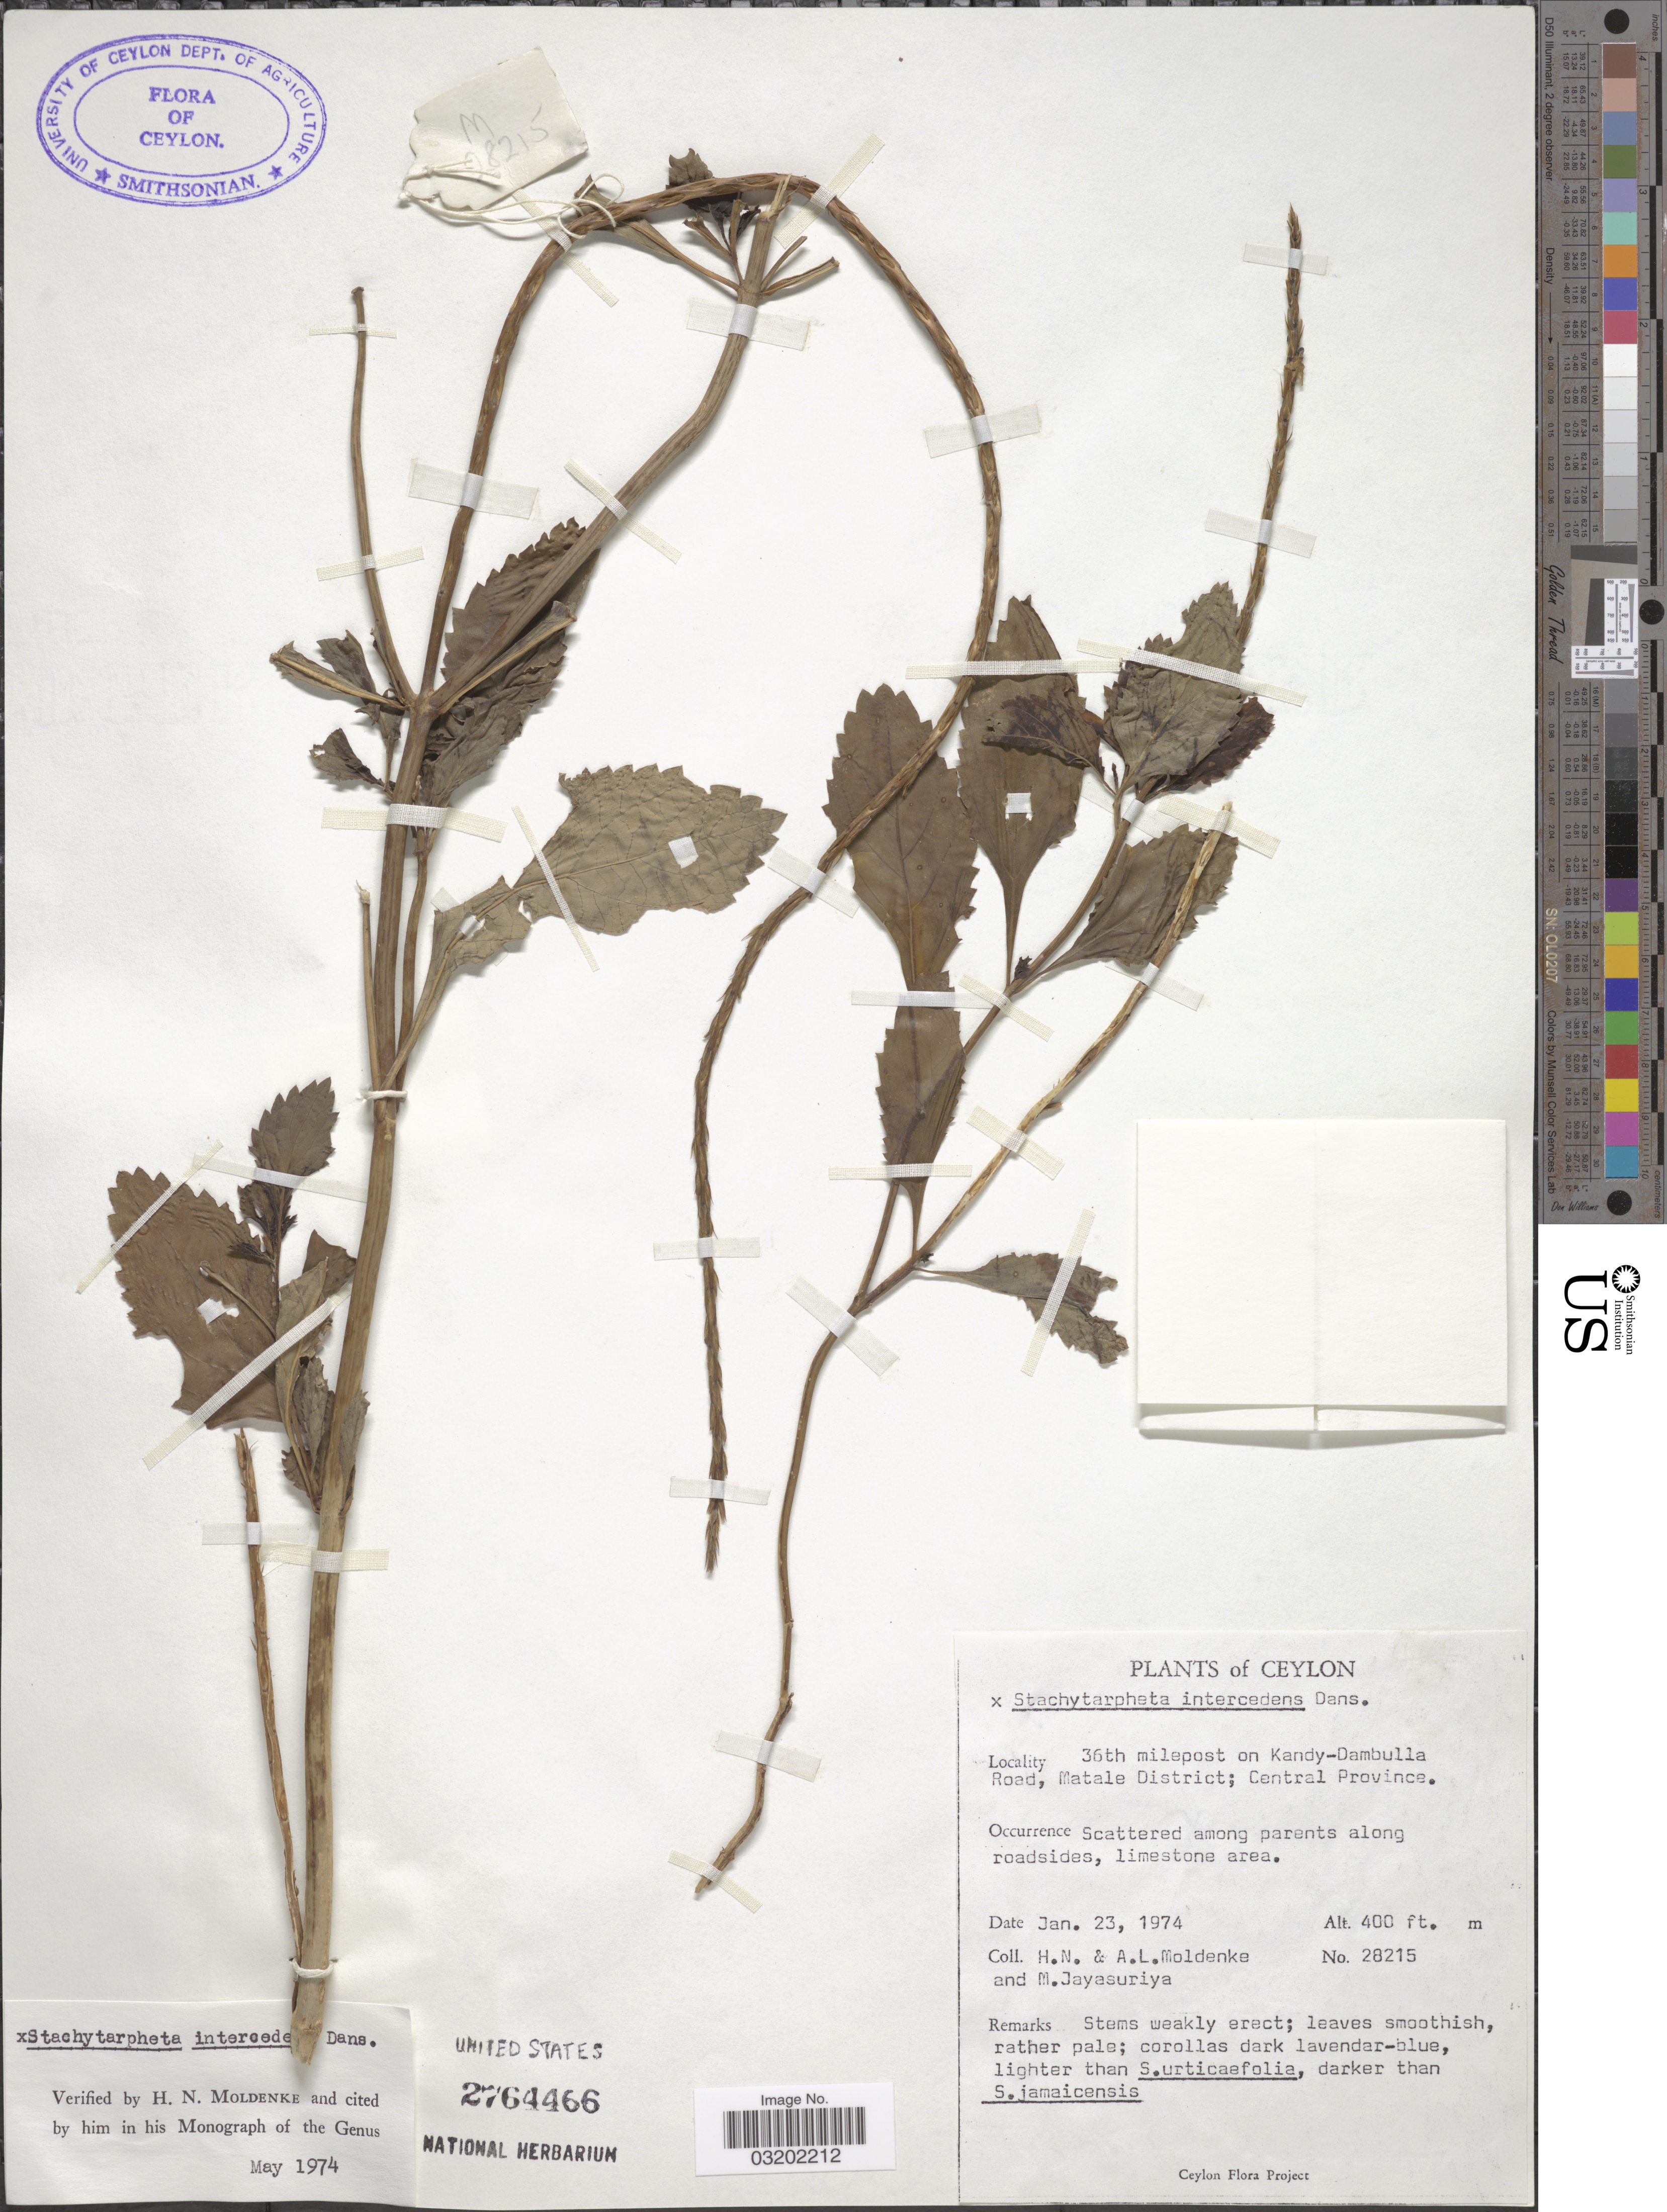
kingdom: Plantae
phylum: Tracheophyta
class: Magnoliopsida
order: Lamiales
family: Verbenaceae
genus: Stachytarpheta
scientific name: Stachytarpheta intercedens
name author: Danser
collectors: H. N. Moldenke, A. L. Moldenke & M. Jayasuriya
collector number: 28215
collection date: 1974-01-23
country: Sri Lanka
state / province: Central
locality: Ceylon. 36th milepost on Kandy-Dambulla Road, Matale District.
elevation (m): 122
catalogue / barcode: US 2764466